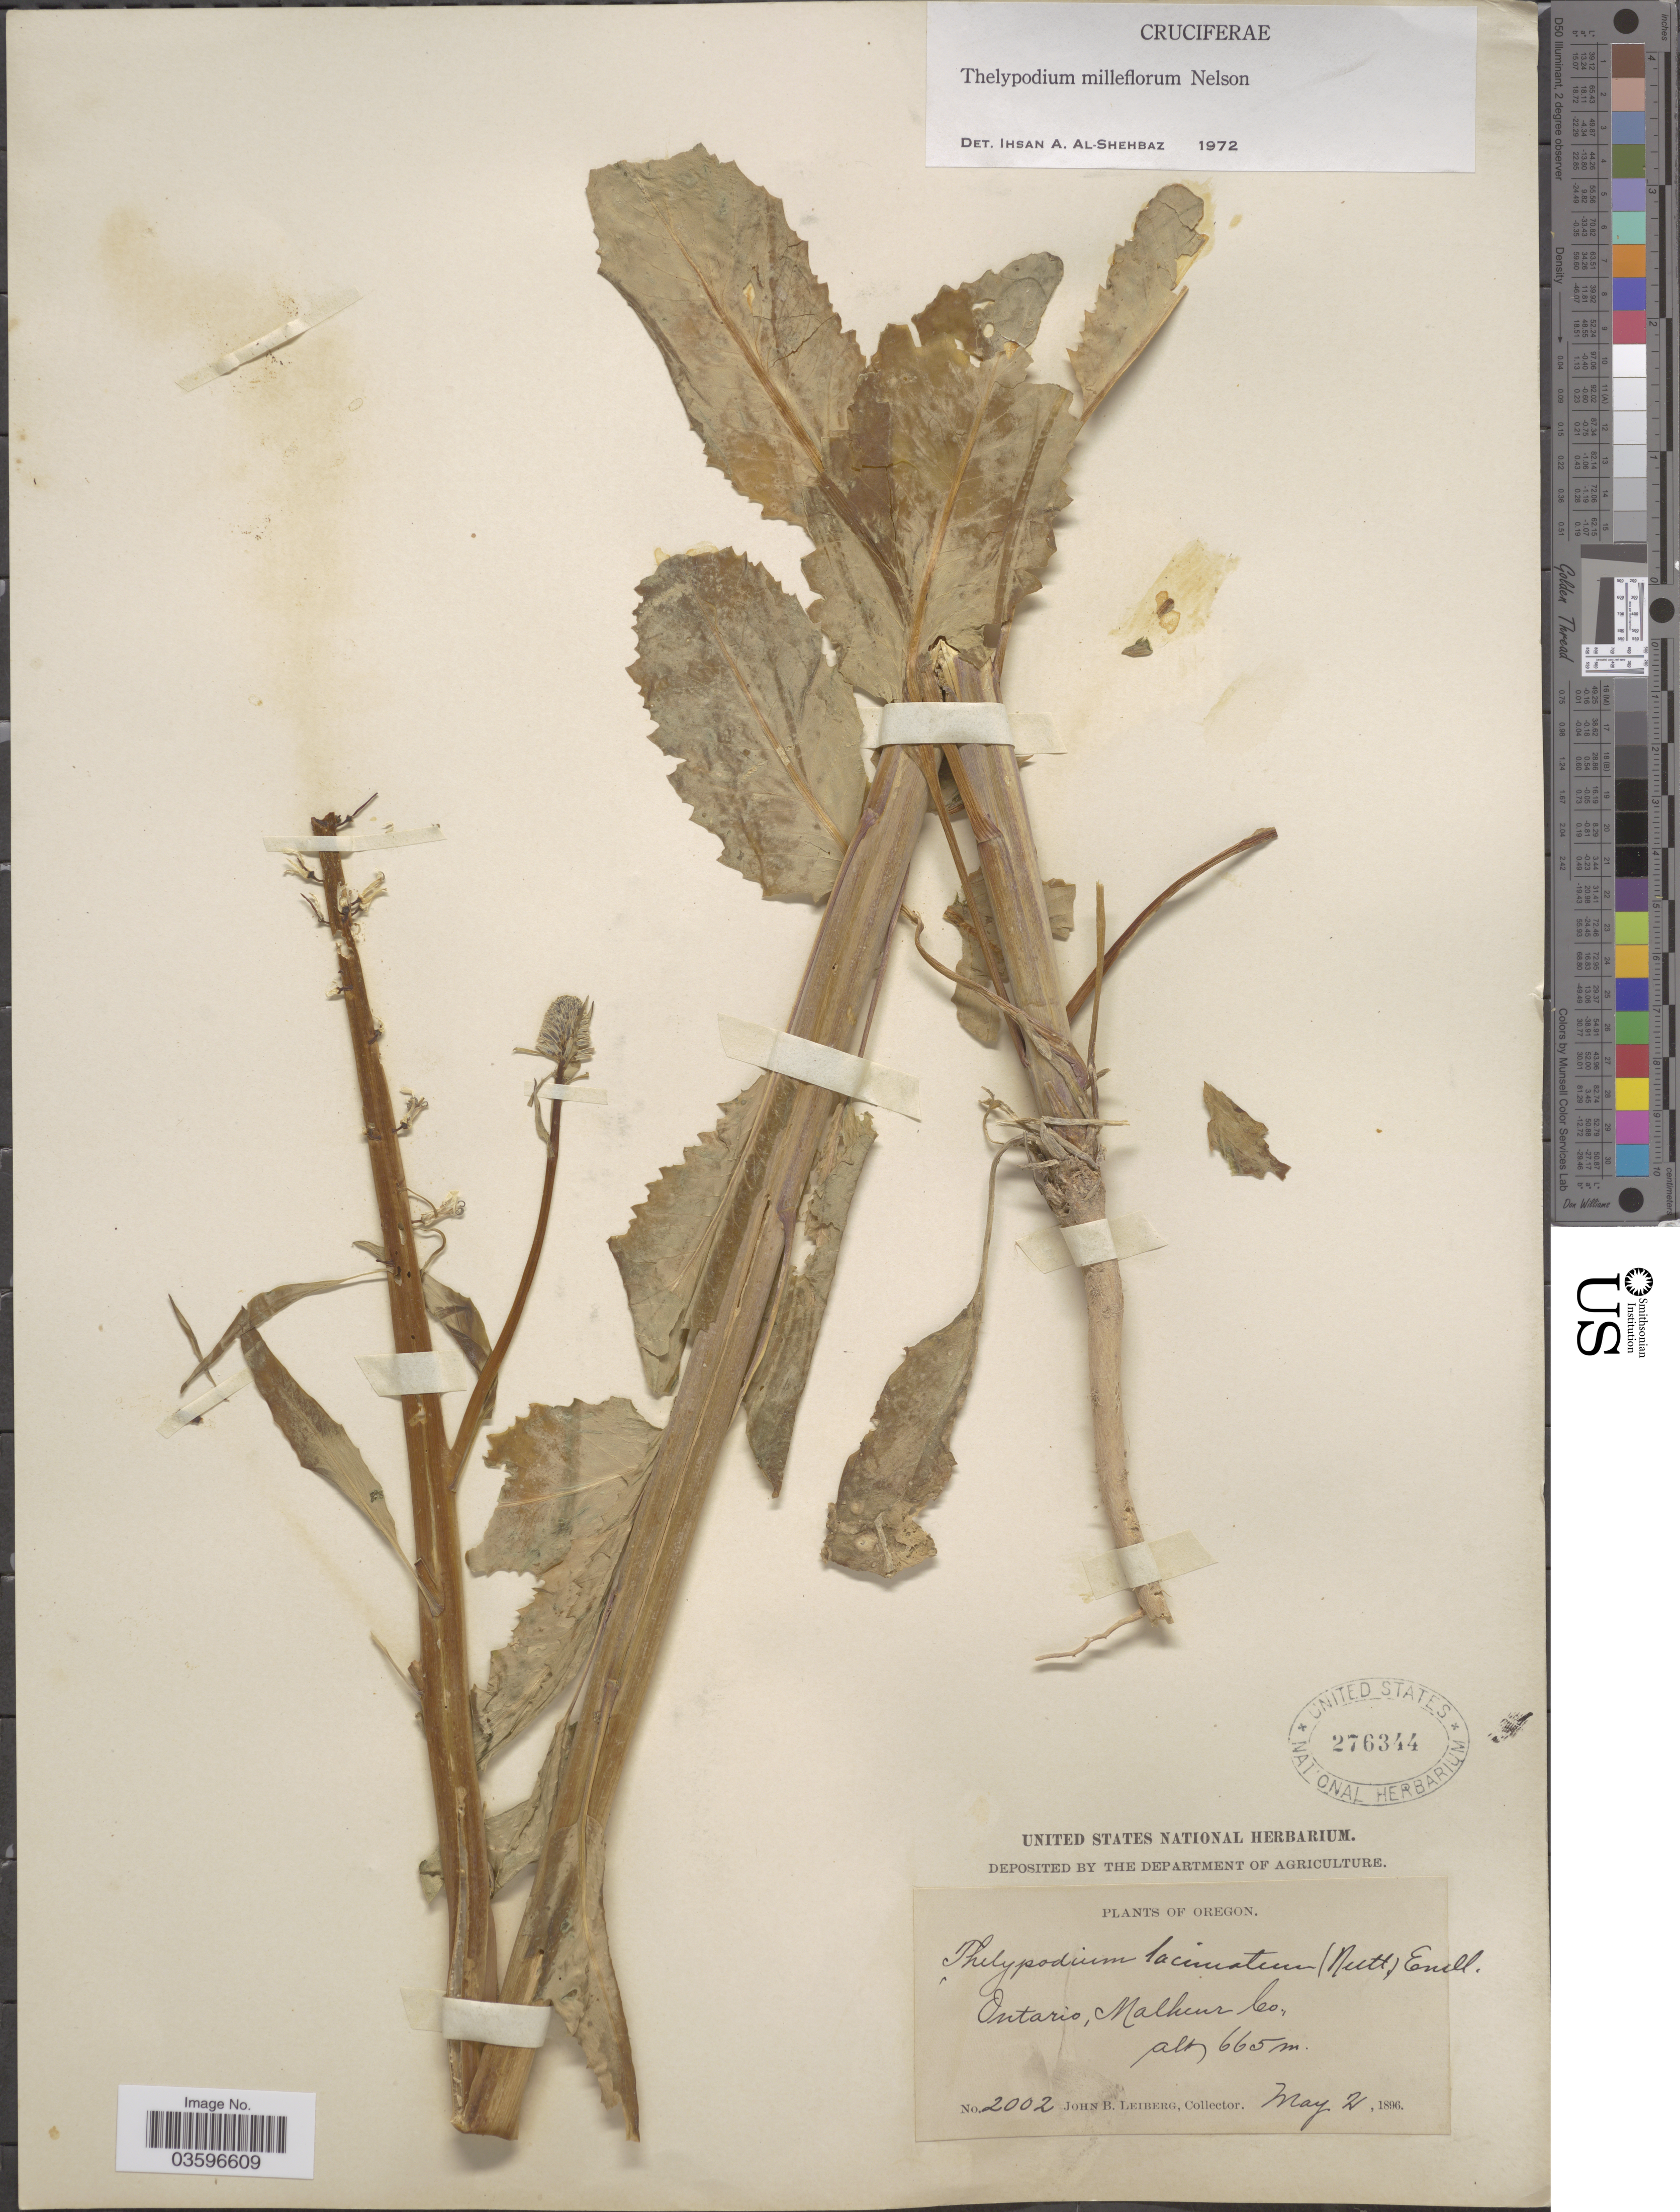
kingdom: Plantae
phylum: Tracheophyta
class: Magnoliopsida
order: Brassicales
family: Brassicaceae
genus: Thelypodium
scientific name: Thelypodium milleflorum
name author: A. Nelson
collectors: J. B. Leiberg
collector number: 2002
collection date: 1896-05-02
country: United States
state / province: Oregon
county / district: Malheur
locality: Ontario, Malheur Co.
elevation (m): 665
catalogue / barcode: US 276344